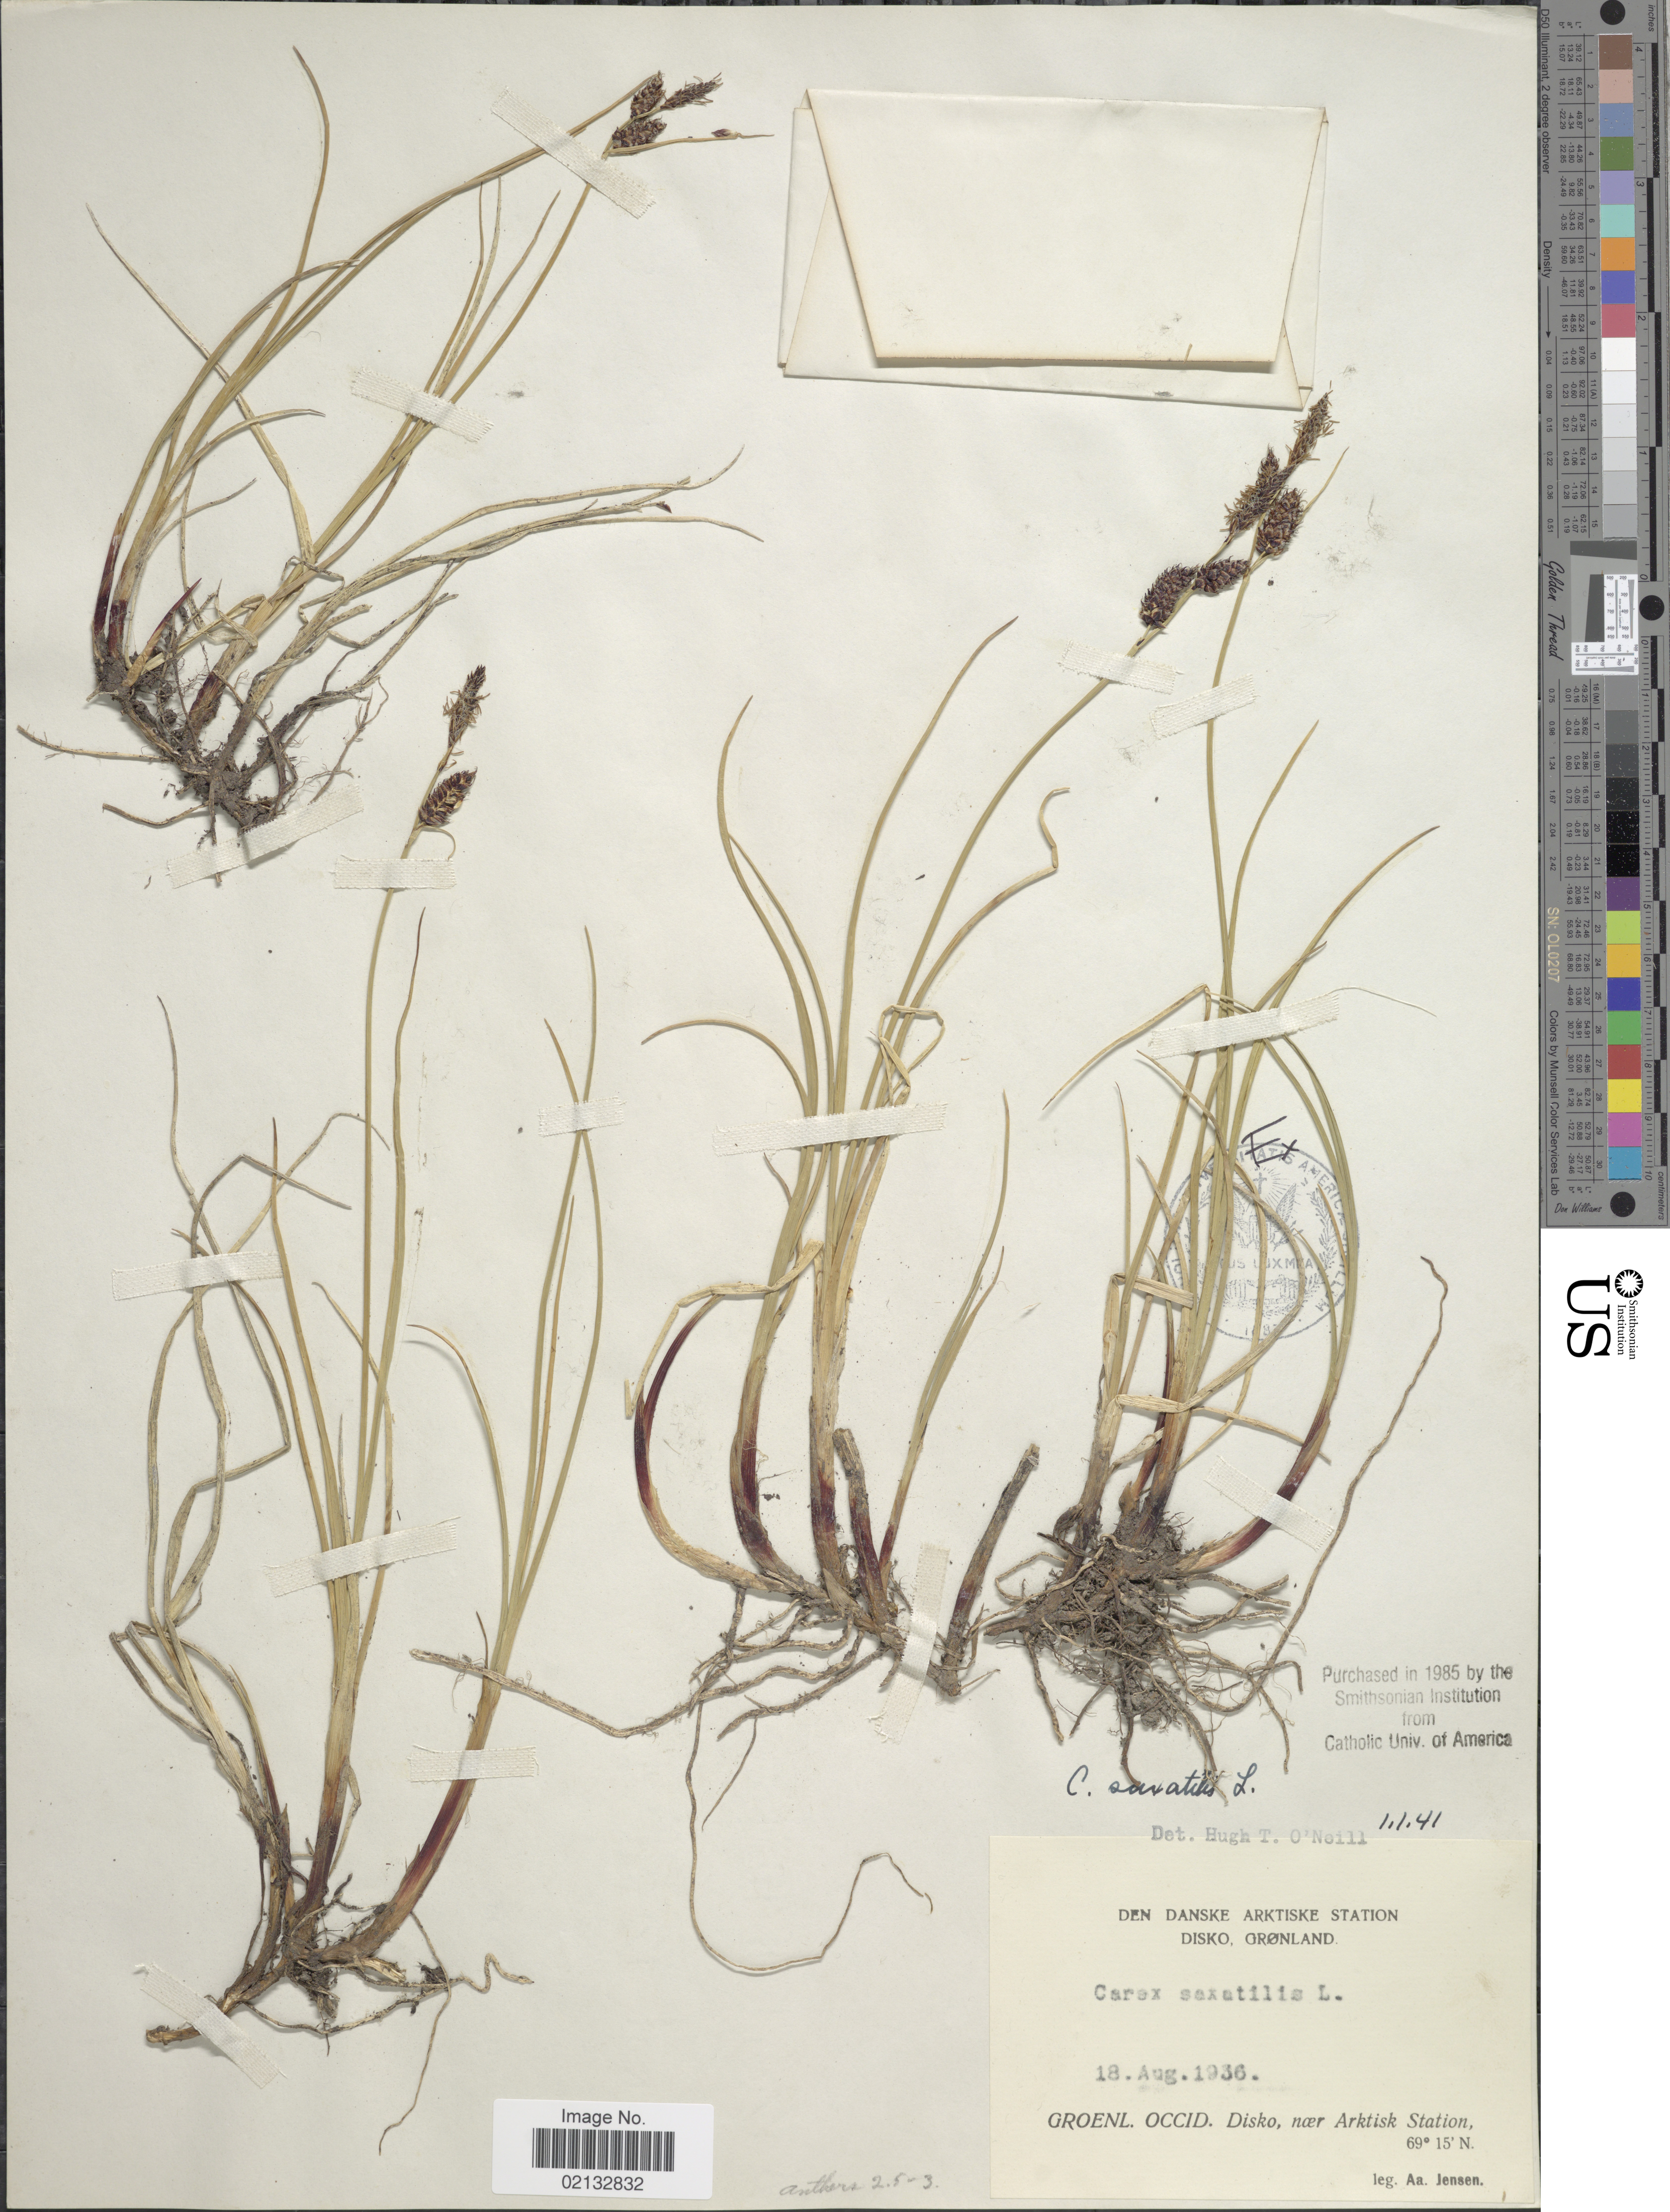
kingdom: Plantae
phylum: Tracheophyta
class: Liliopsida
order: Poales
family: Cyperaceae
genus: Carex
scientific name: Carex saxatilis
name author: L.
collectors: A. Jensen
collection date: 1936-08-18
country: Greenland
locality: Den Danske Arktiske Station. Disko. Gronland. Groenl. Occid. Disko, naer Arktisk Station